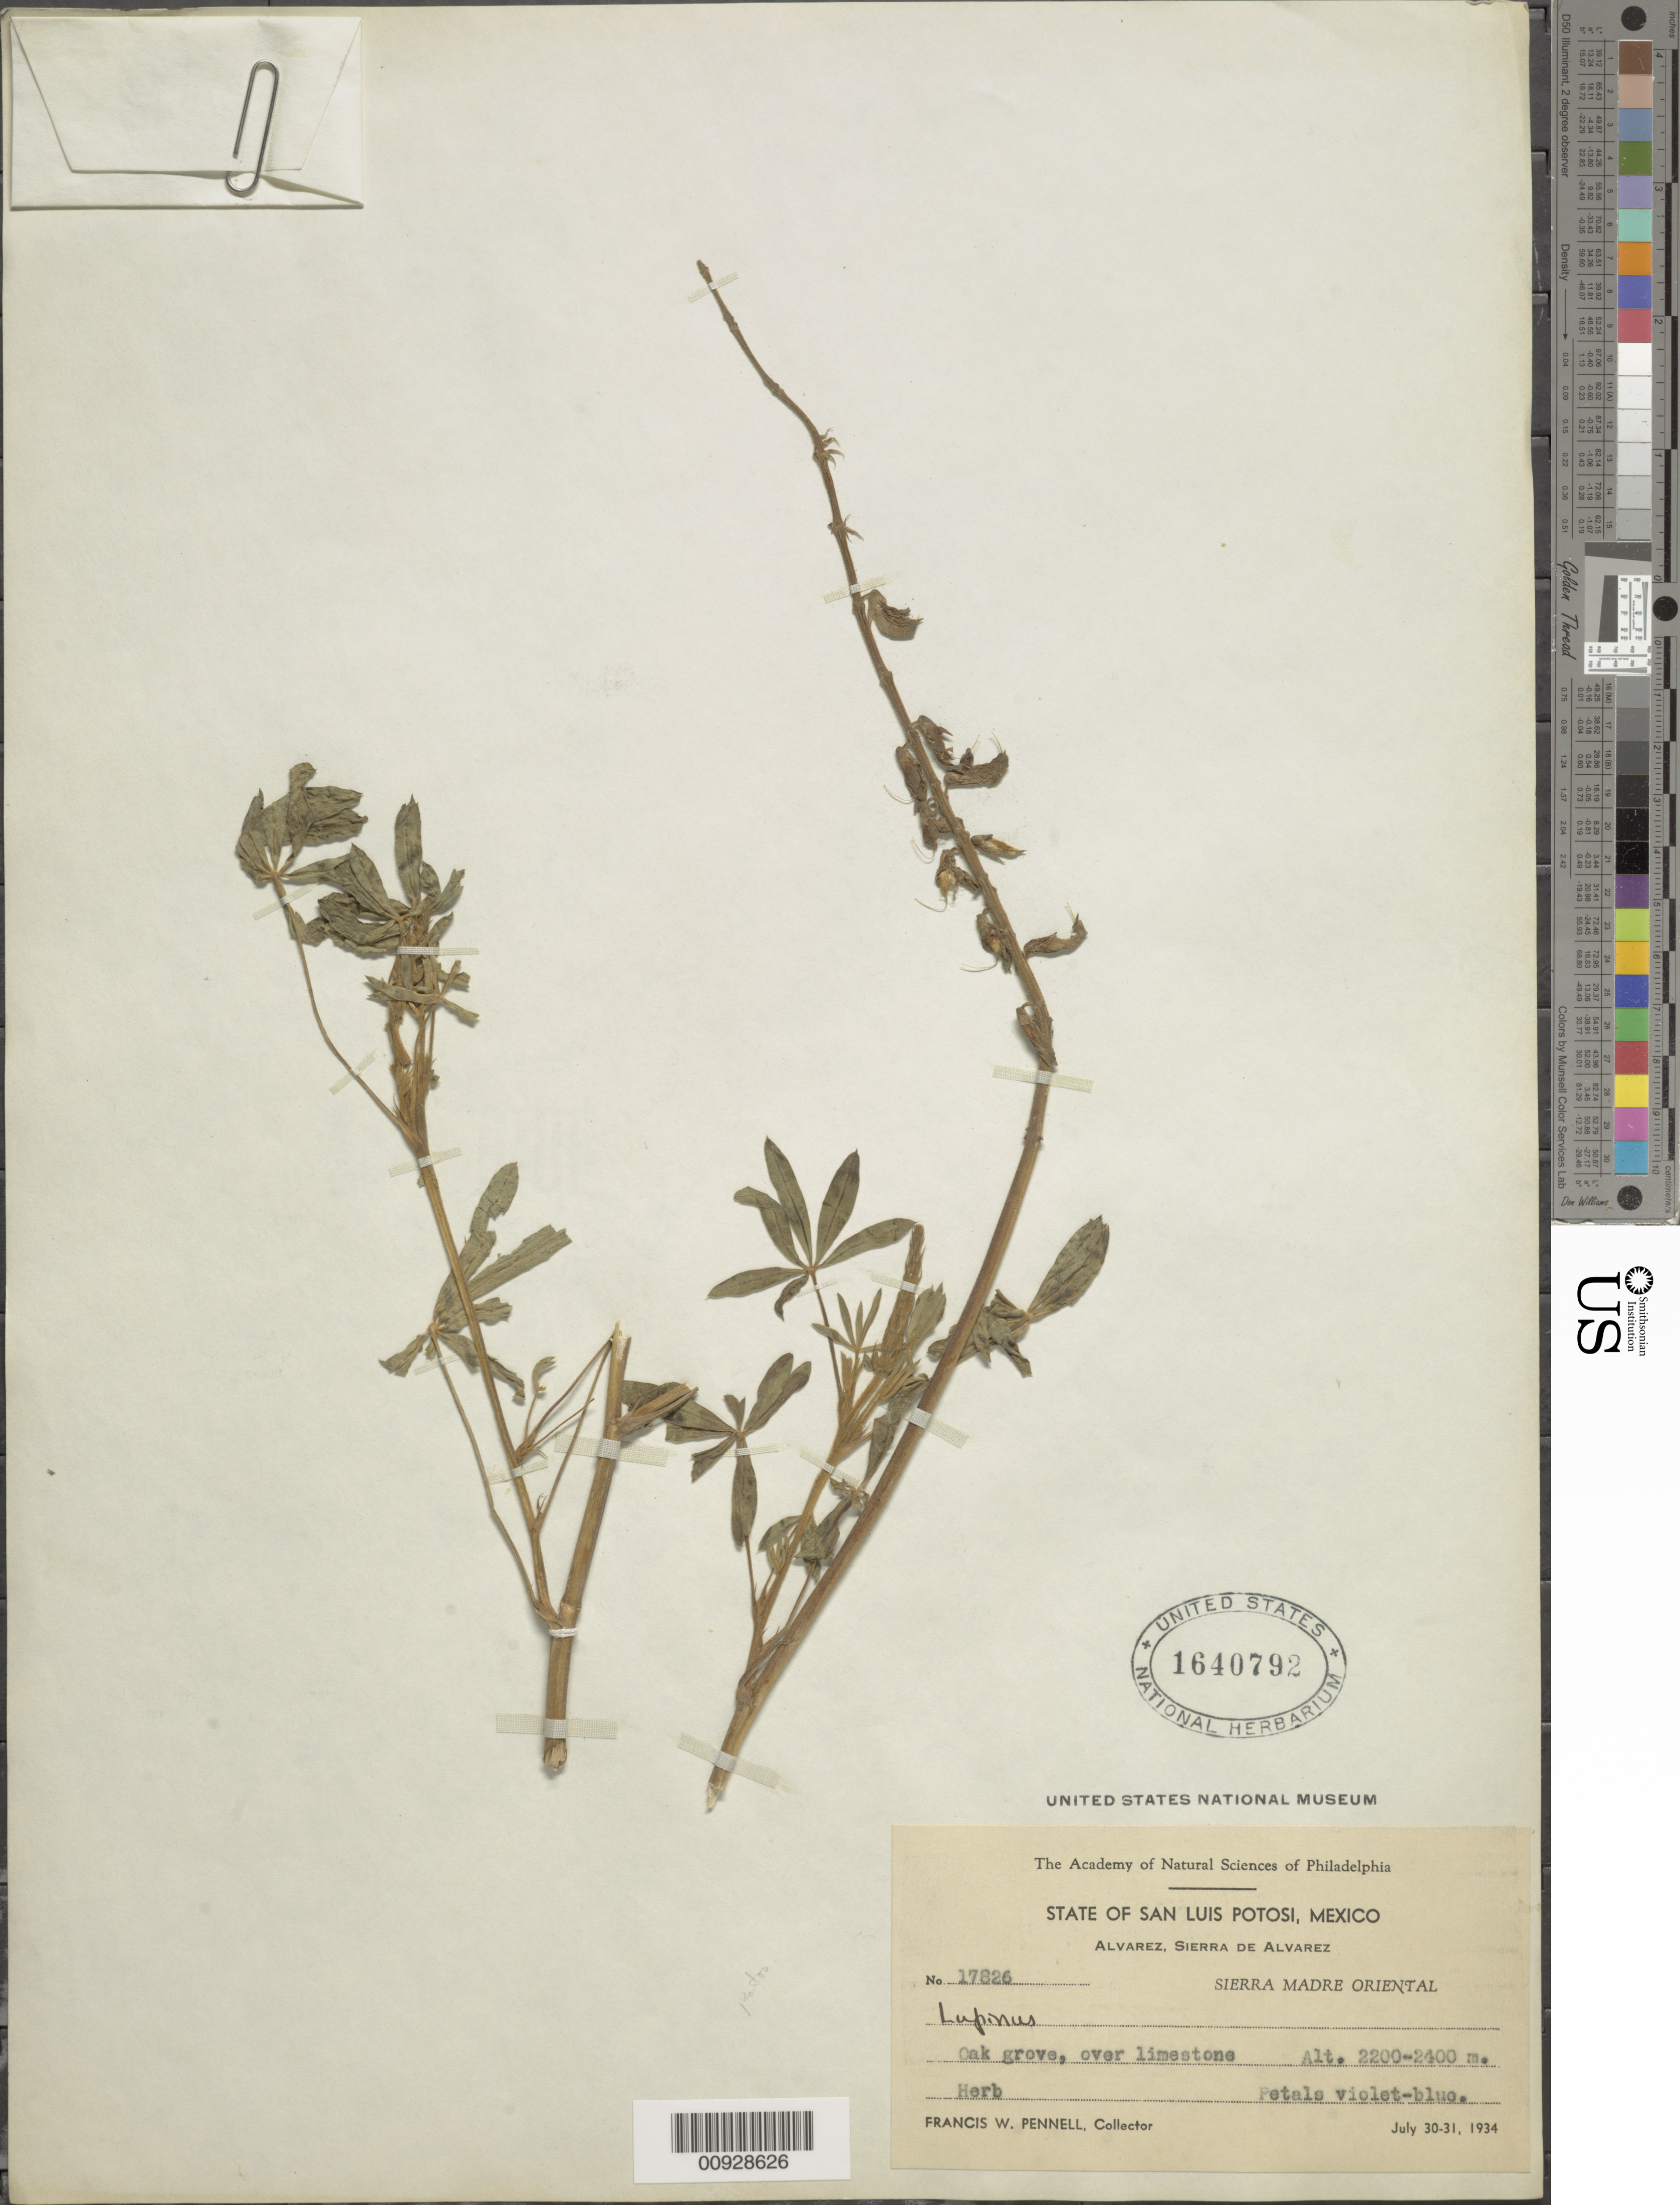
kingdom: Plantae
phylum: Tracheophyta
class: Magnoliopsida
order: Fabales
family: Fabaceae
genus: Lupinus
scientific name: Lupinus sp.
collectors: F. W. Pennell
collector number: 17826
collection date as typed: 30 Jul 1934 to 31 Jul 1934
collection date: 1934-07-30/1934-07-31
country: Mexico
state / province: San Luis Potosí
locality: Alvarez, Sierra de Alvarez, Sierra Madre Oriental.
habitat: Oak grove, over limestone.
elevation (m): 2400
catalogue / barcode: US 1640792